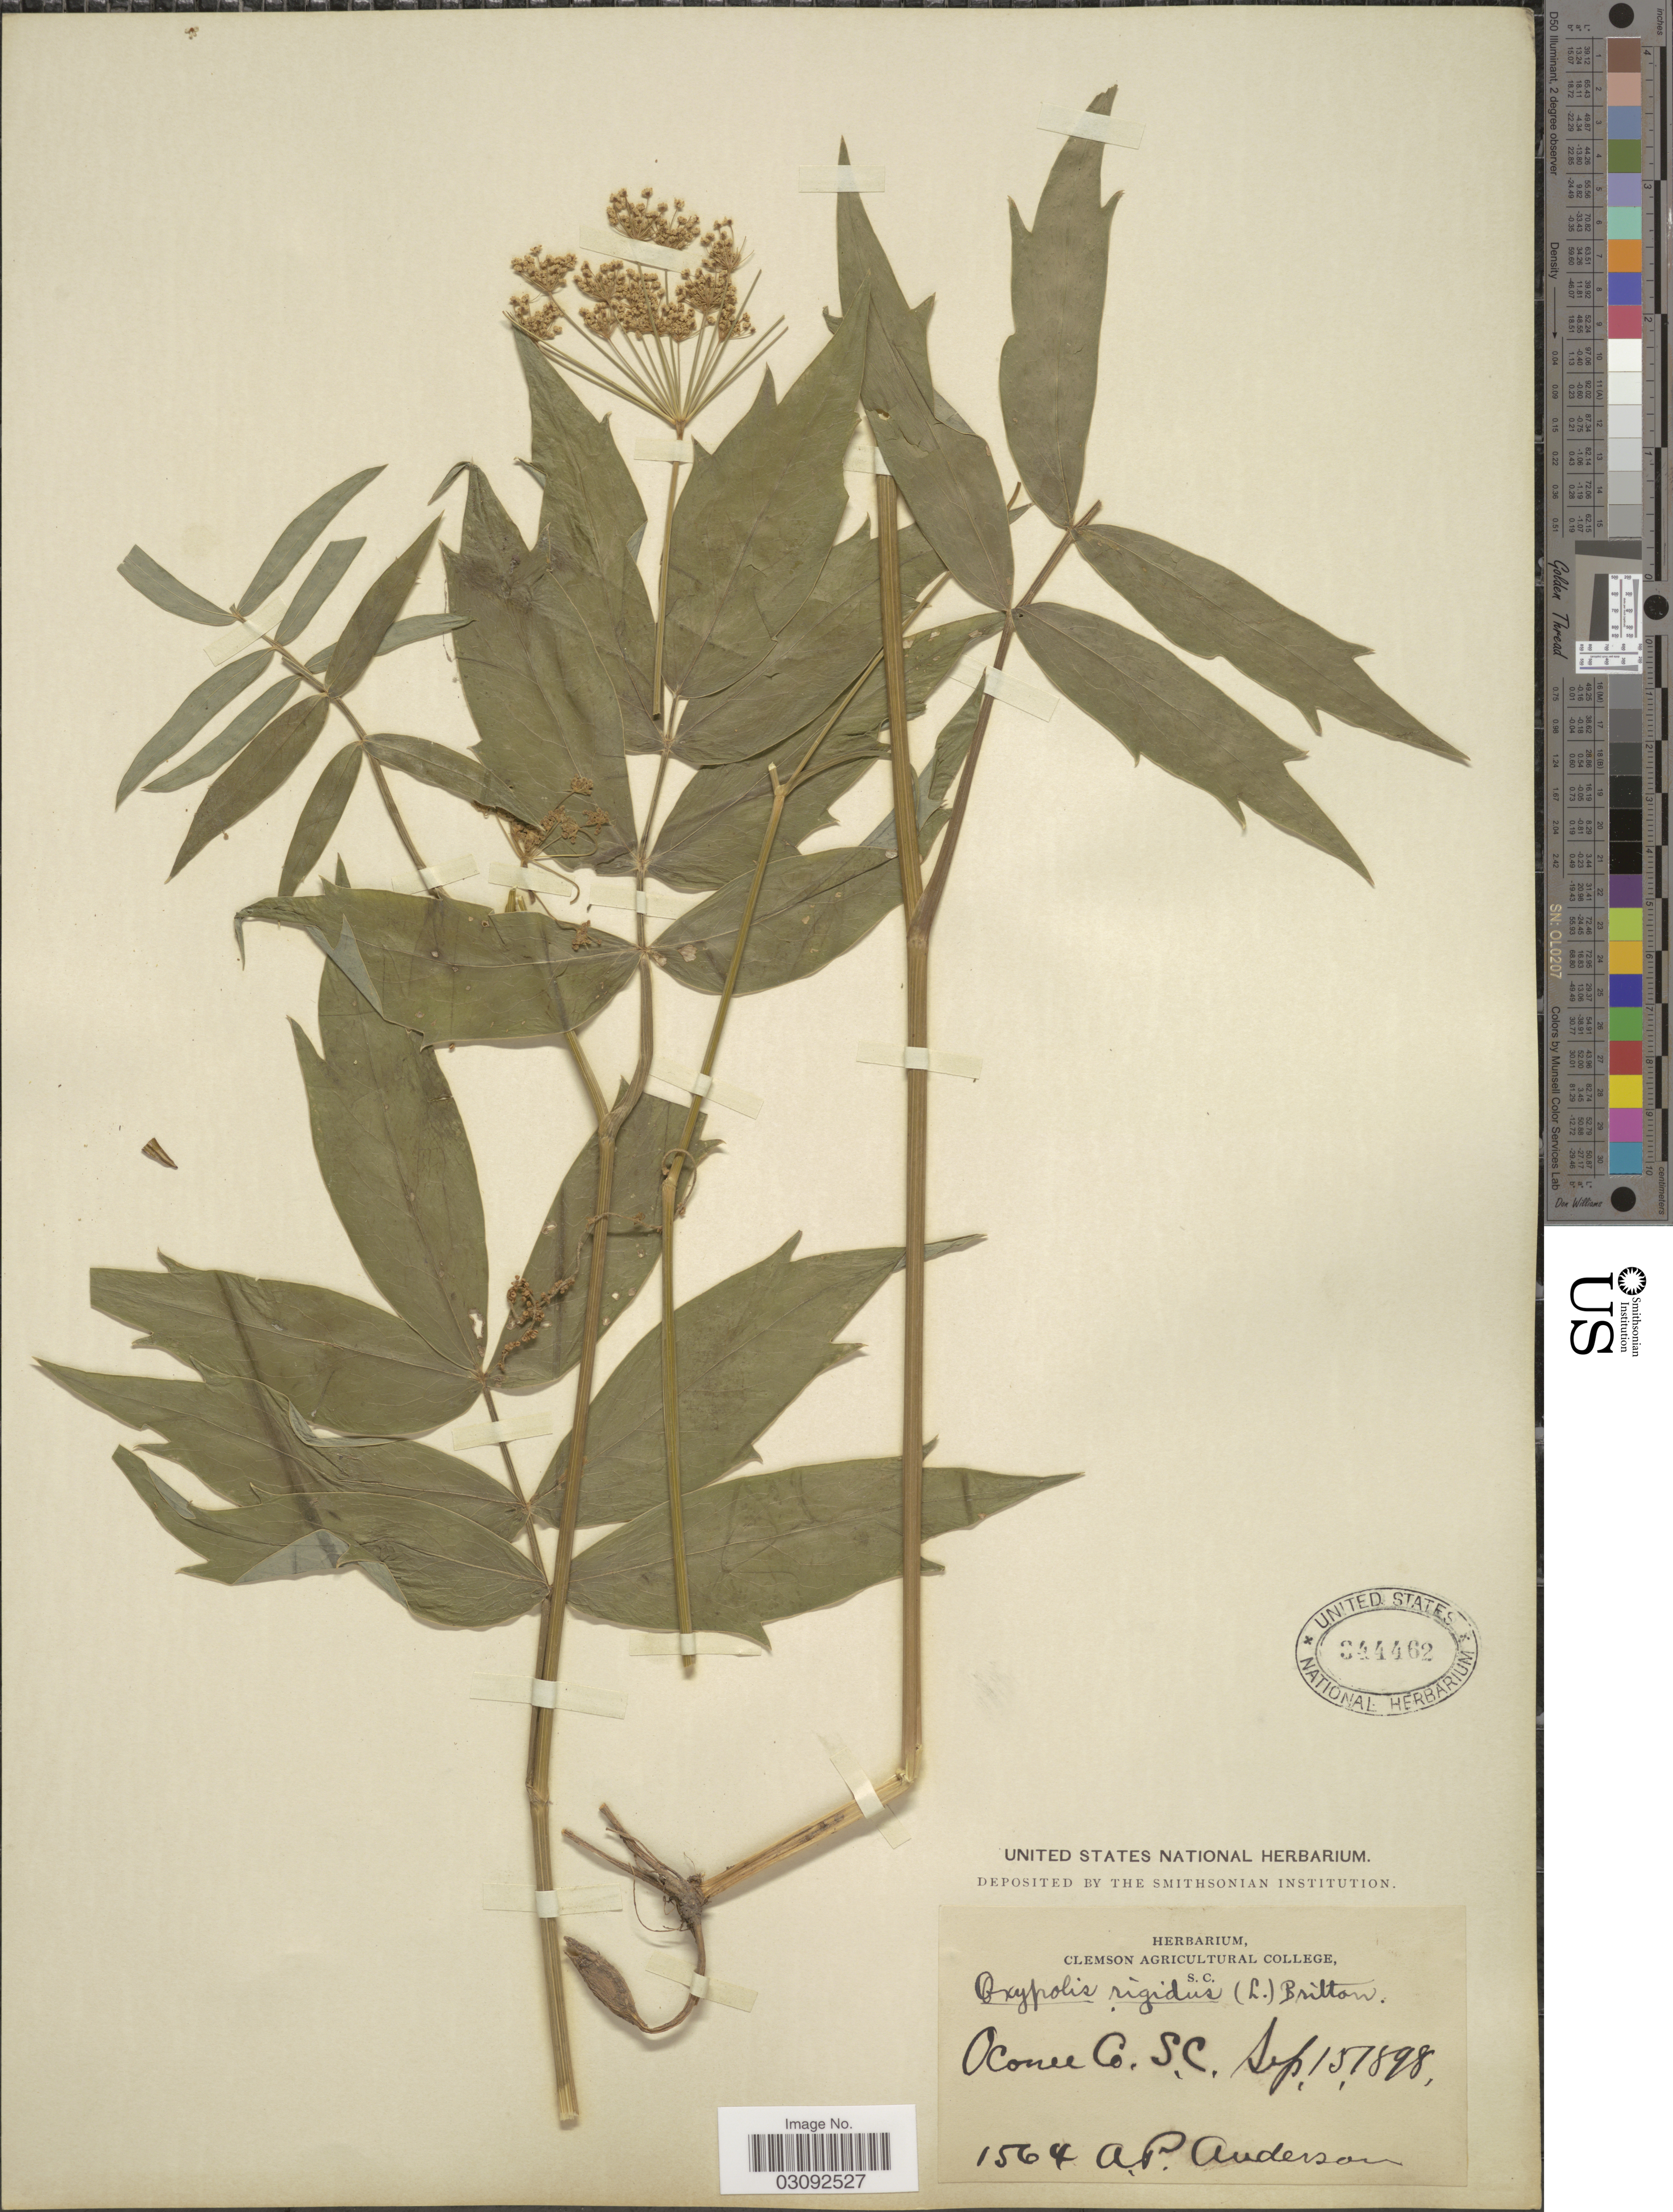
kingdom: Plantae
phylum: Tracheophyta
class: Magnoliopsida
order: Apiales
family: Apiaceae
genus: Oxypolis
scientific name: Oxypolis rigidior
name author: (L.) Raf.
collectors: A. P. Anderson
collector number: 1564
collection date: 1898-09-15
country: United States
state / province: South Carolina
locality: Oconee Co.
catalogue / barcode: US 344462